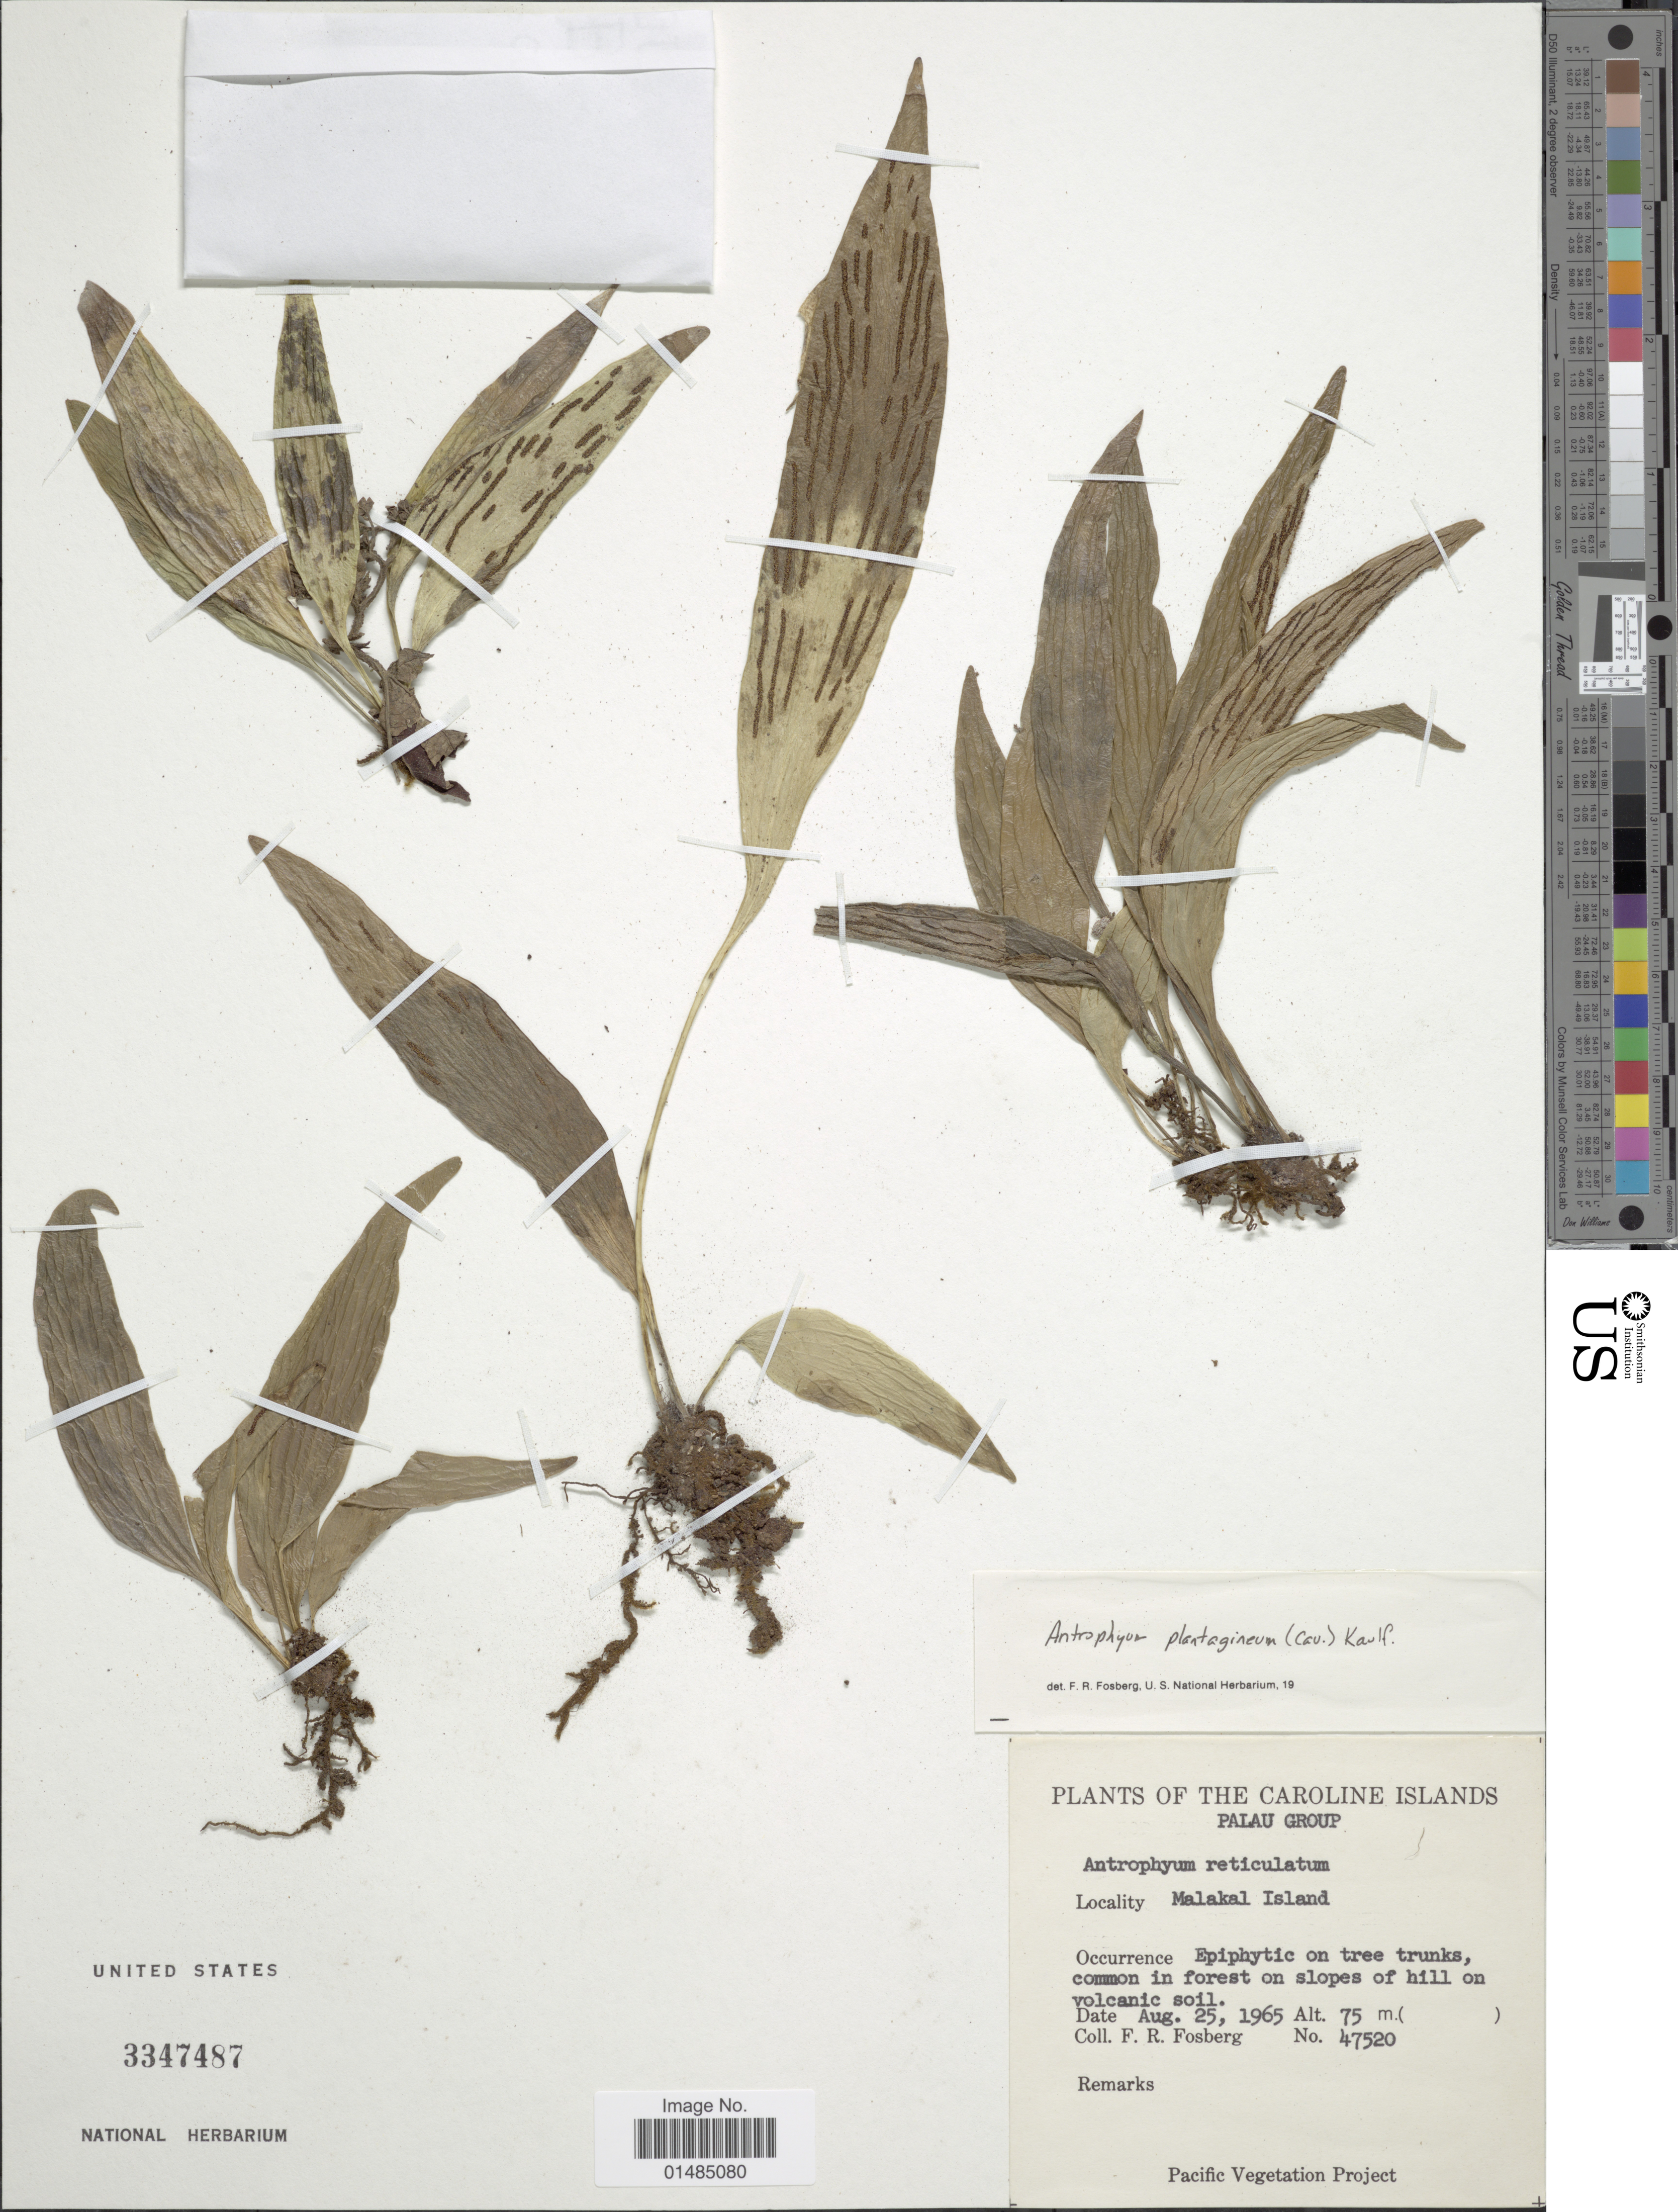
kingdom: Plantae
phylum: Tracheophyta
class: Polypodiopsida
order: Polypodiales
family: Pteridaceae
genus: Antrophyum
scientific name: Antrophyum plantagineum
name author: (Cav.) Kaulf.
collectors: F. R. Fosberg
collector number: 47520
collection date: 1965-08-25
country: Palau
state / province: Koror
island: Ngemelachel [Malakal]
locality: Palau Group, Malakal Island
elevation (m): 75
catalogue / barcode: US 3347487